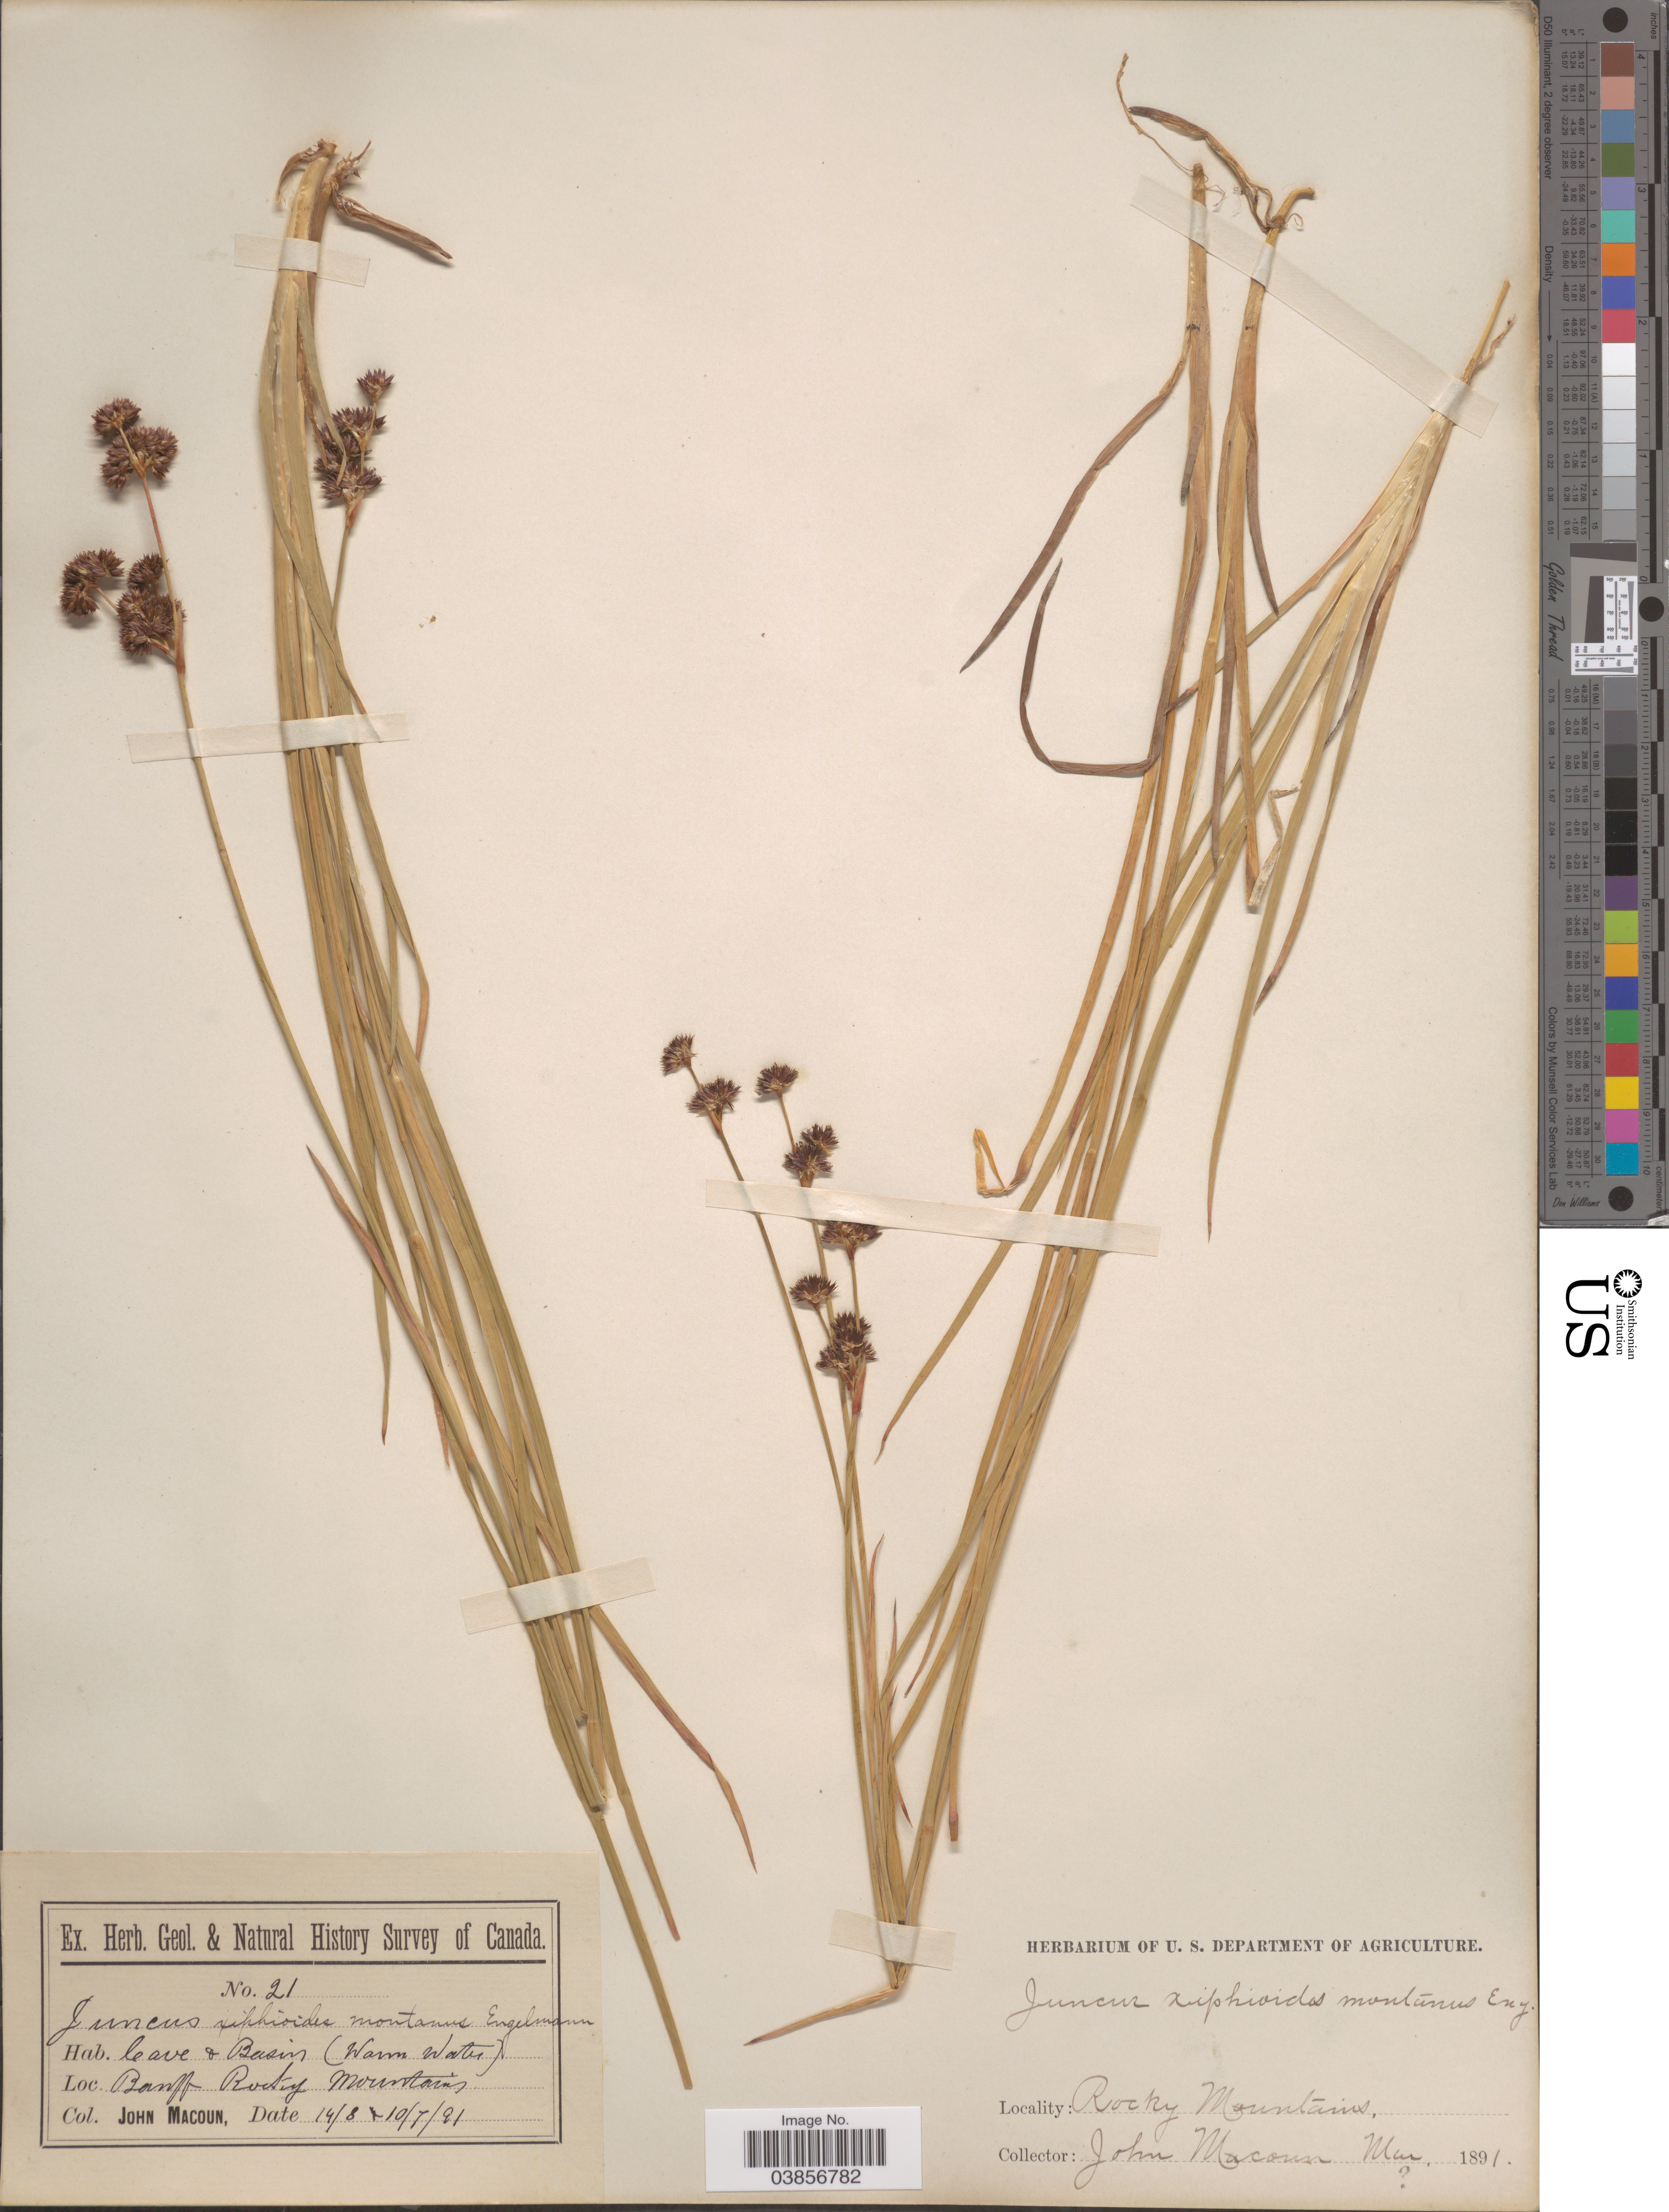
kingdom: Plantae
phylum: Tracheophyta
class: Liliopsida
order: Poales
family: Juncaceae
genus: Juncus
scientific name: Juncus saximontanus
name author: A. Nelson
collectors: J. Macoun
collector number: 21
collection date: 1891-07-10/1891-08-14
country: Canada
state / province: Alberta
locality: Cave & Basin (Warm Water). Banff Rocky Mountains.